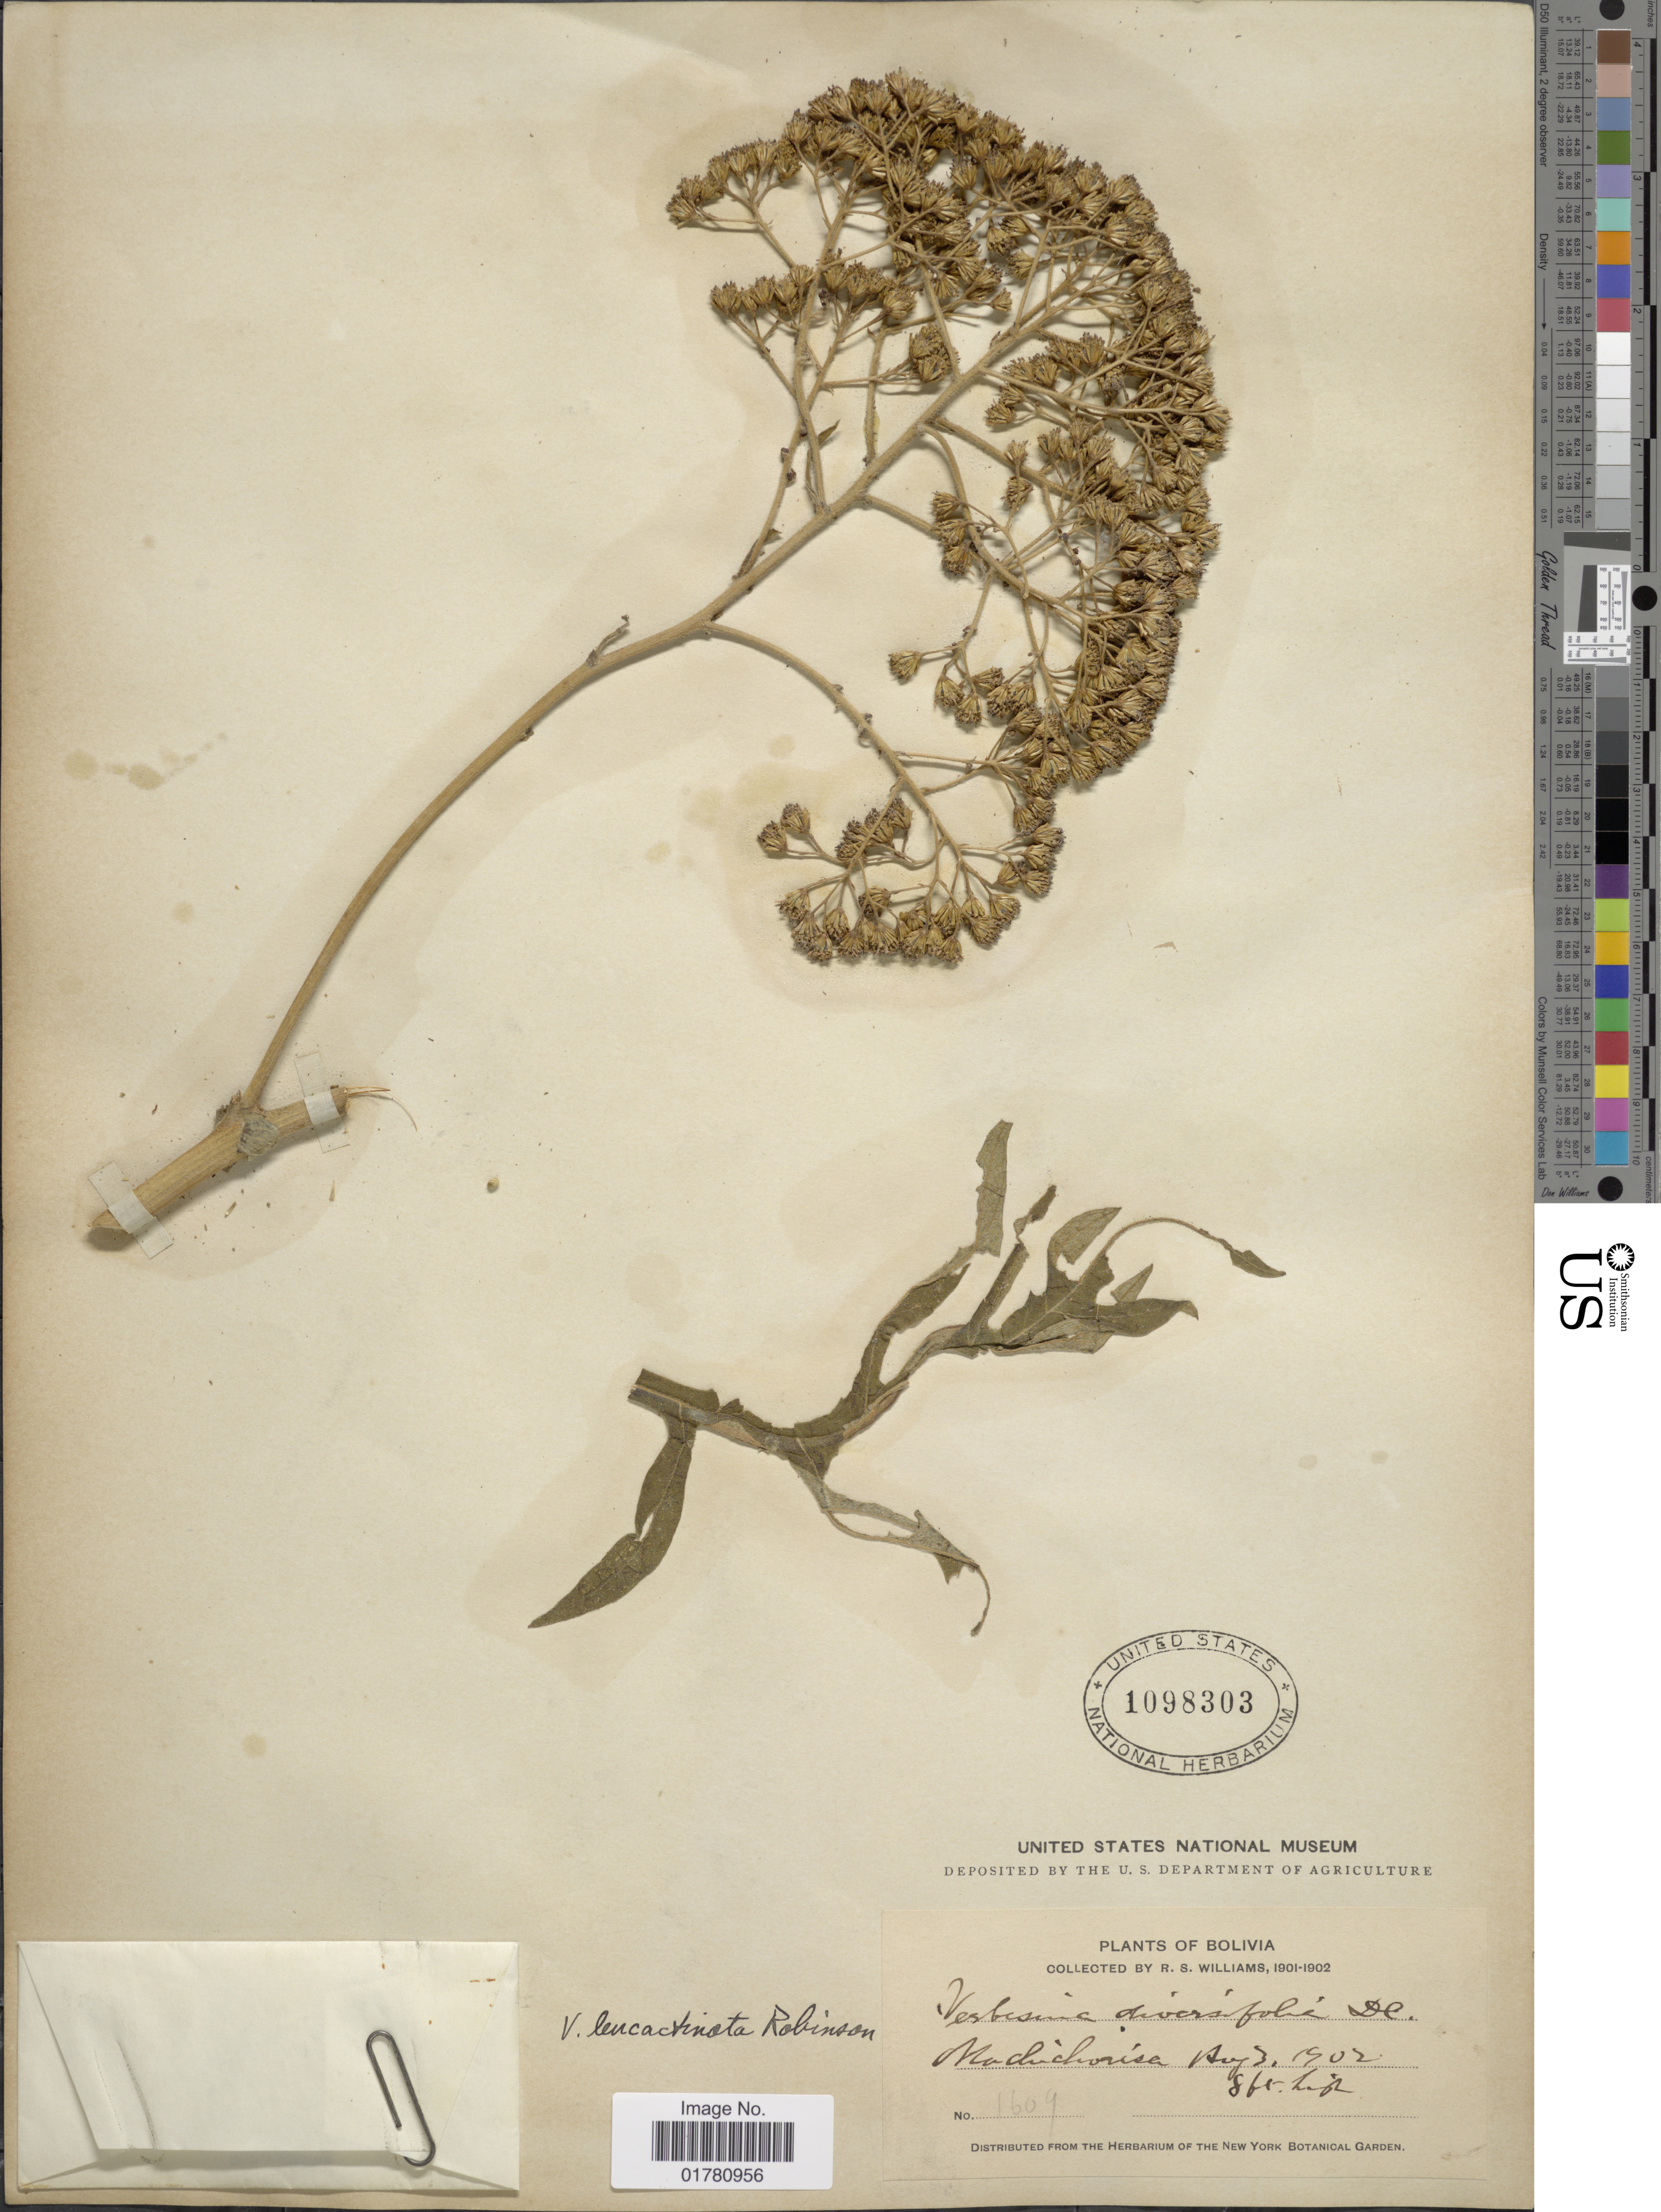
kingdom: Plantae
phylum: Tracheophyta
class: Magnoliopsida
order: Asterales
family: Asteraceae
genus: Verbesina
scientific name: Verbesina leucactinota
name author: B.L. Rob.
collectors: R. S. Williams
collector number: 1609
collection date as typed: Aug. 3, 1902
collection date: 1902-08-03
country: Bolivia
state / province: La Paz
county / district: Franz Tamayo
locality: Machichorisa (near Aten)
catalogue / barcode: US 1098303